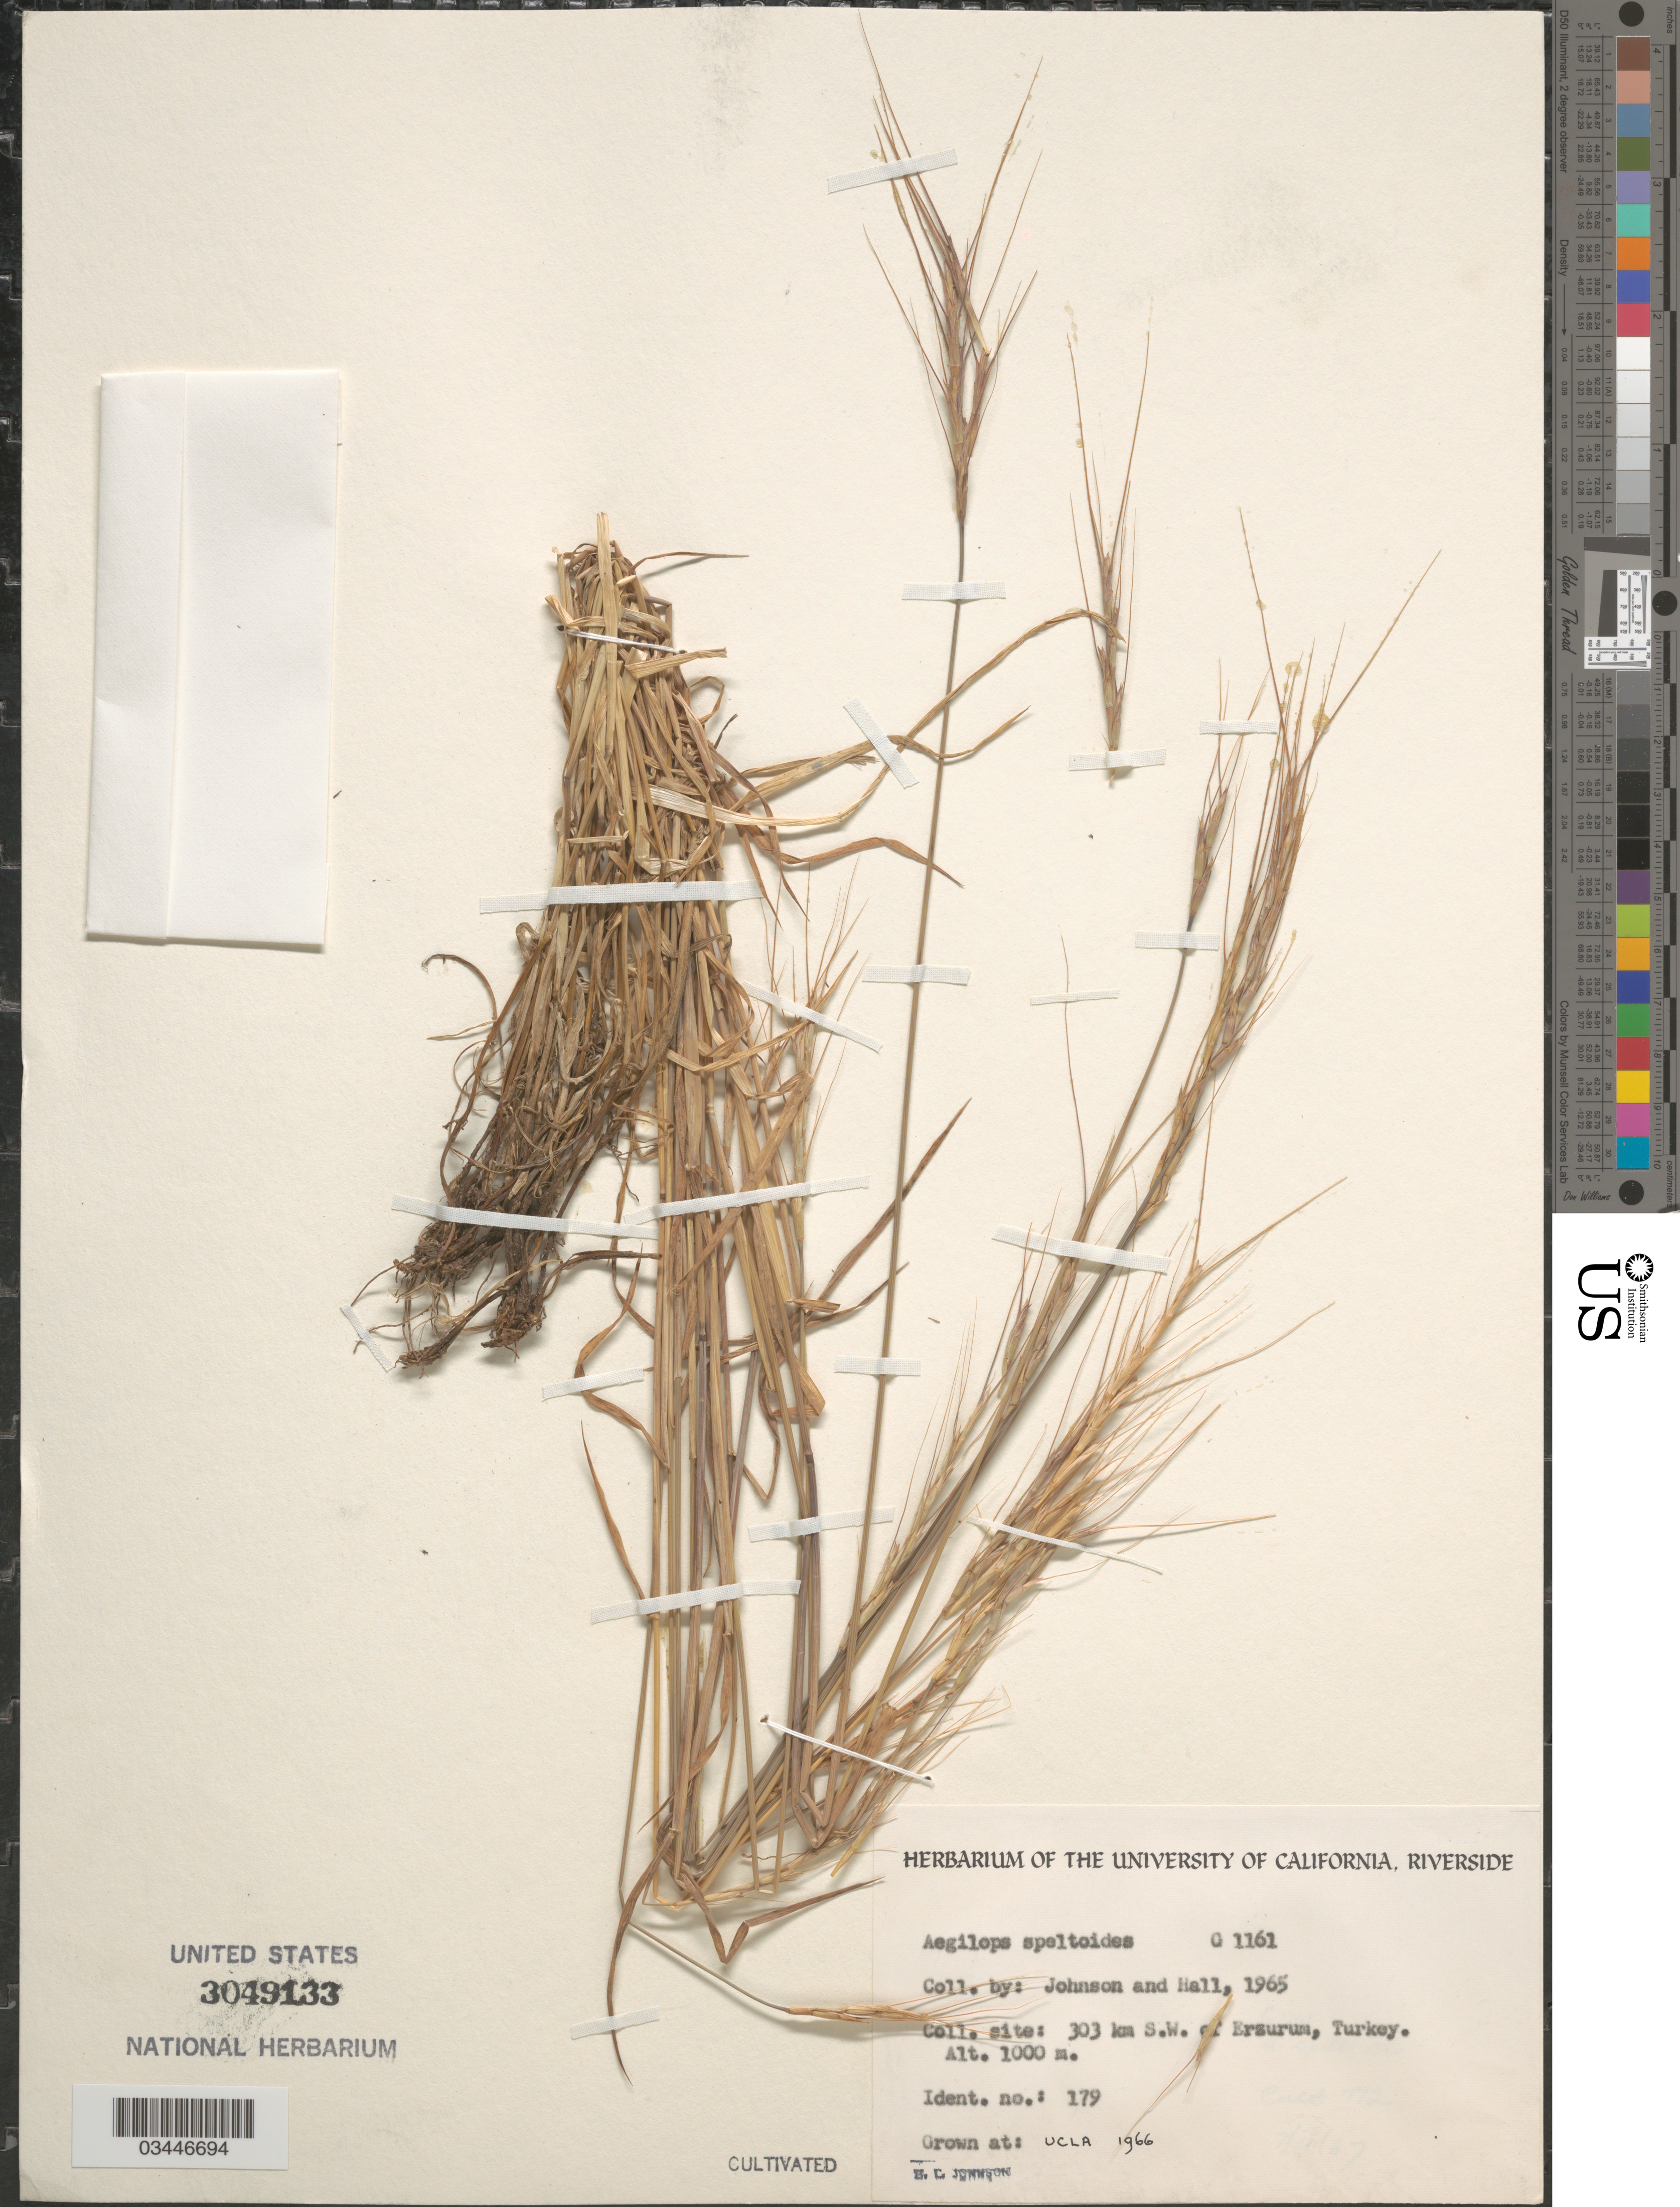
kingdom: Plantae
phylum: Tracheophyta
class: Liliopsida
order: Poales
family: Poaceae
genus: Aegilops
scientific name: Aegilops speltoides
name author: Tausch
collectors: B. Johnson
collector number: G1161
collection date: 1966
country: United States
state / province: California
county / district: Los Angeles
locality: UCLA.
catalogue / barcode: US 3049133